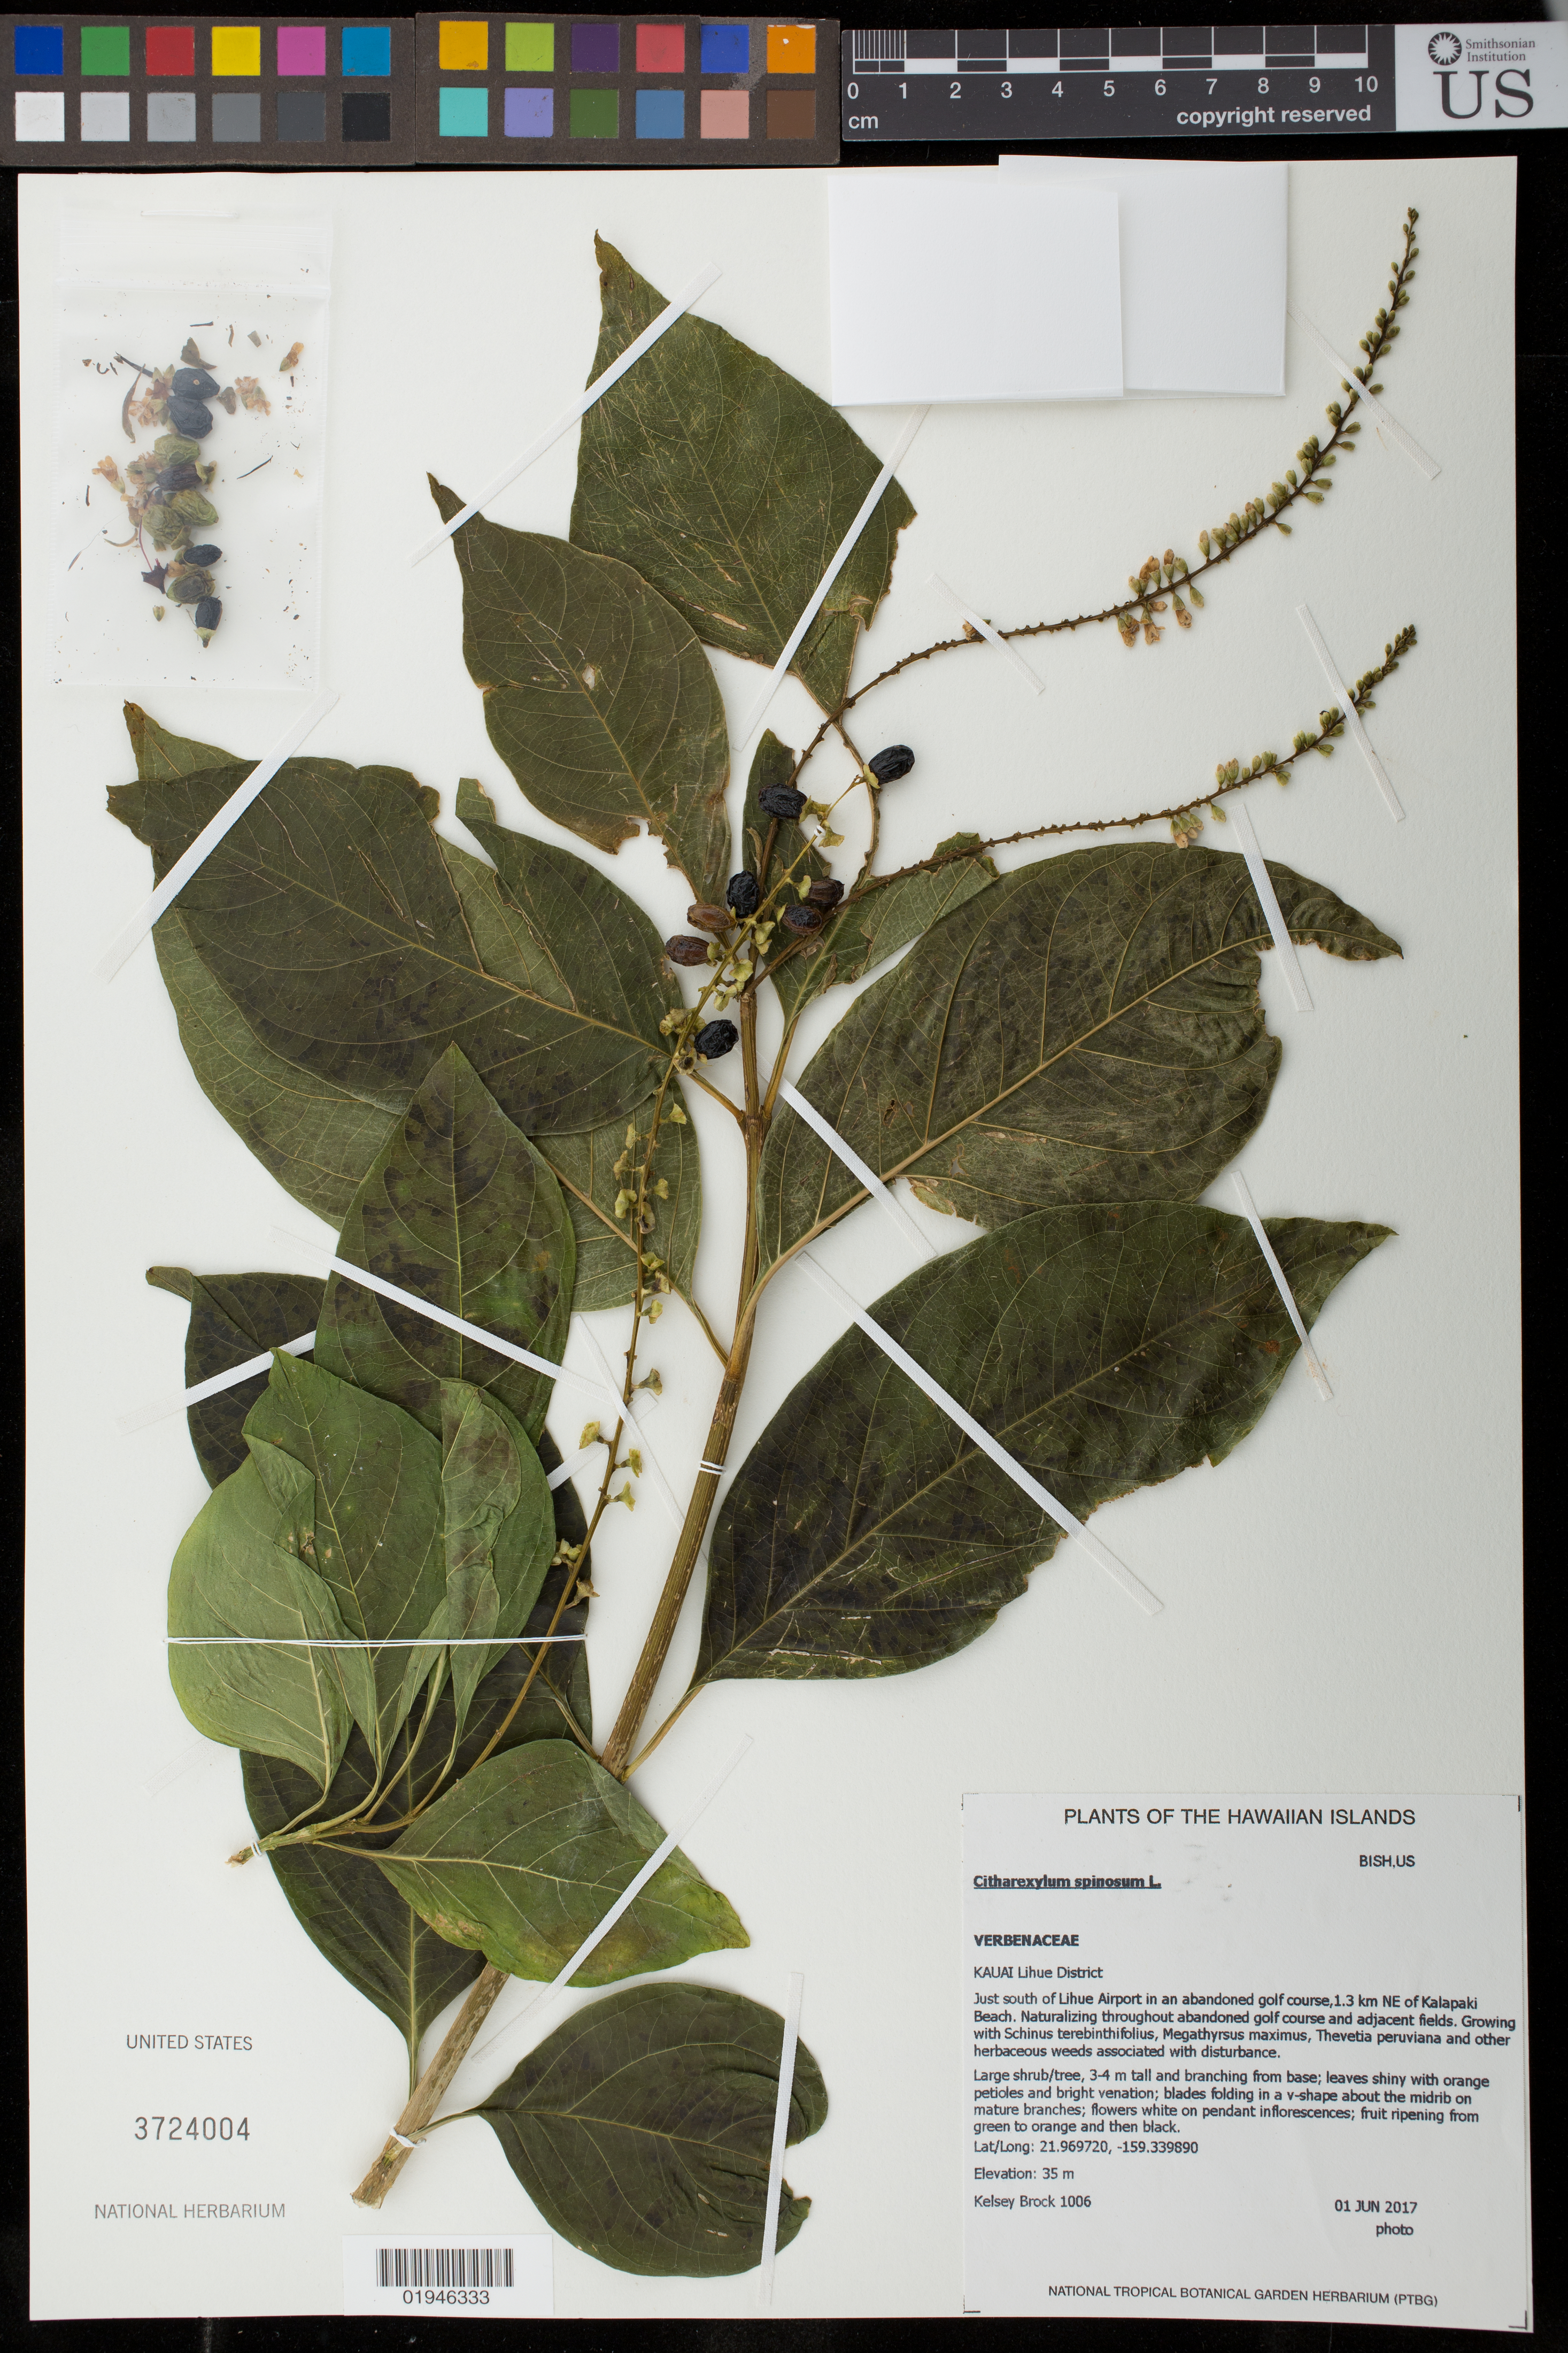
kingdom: Plantae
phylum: Tracheophyta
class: Magnoliopsida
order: Lamiales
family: Verbenaceae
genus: Citharexylum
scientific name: Citharexylum spinosum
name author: L.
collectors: K. Brock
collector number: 1006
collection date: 2017-06-01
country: United States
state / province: Hawaii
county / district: Kauai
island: Kaua'i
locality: Lihue District, just south of Lihue Airport in an abandoned golf course, 1.3 km NE of Kalapaki Beach.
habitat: Abandoned golf course and adjacent fields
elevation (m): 35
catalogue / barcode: US 3716104